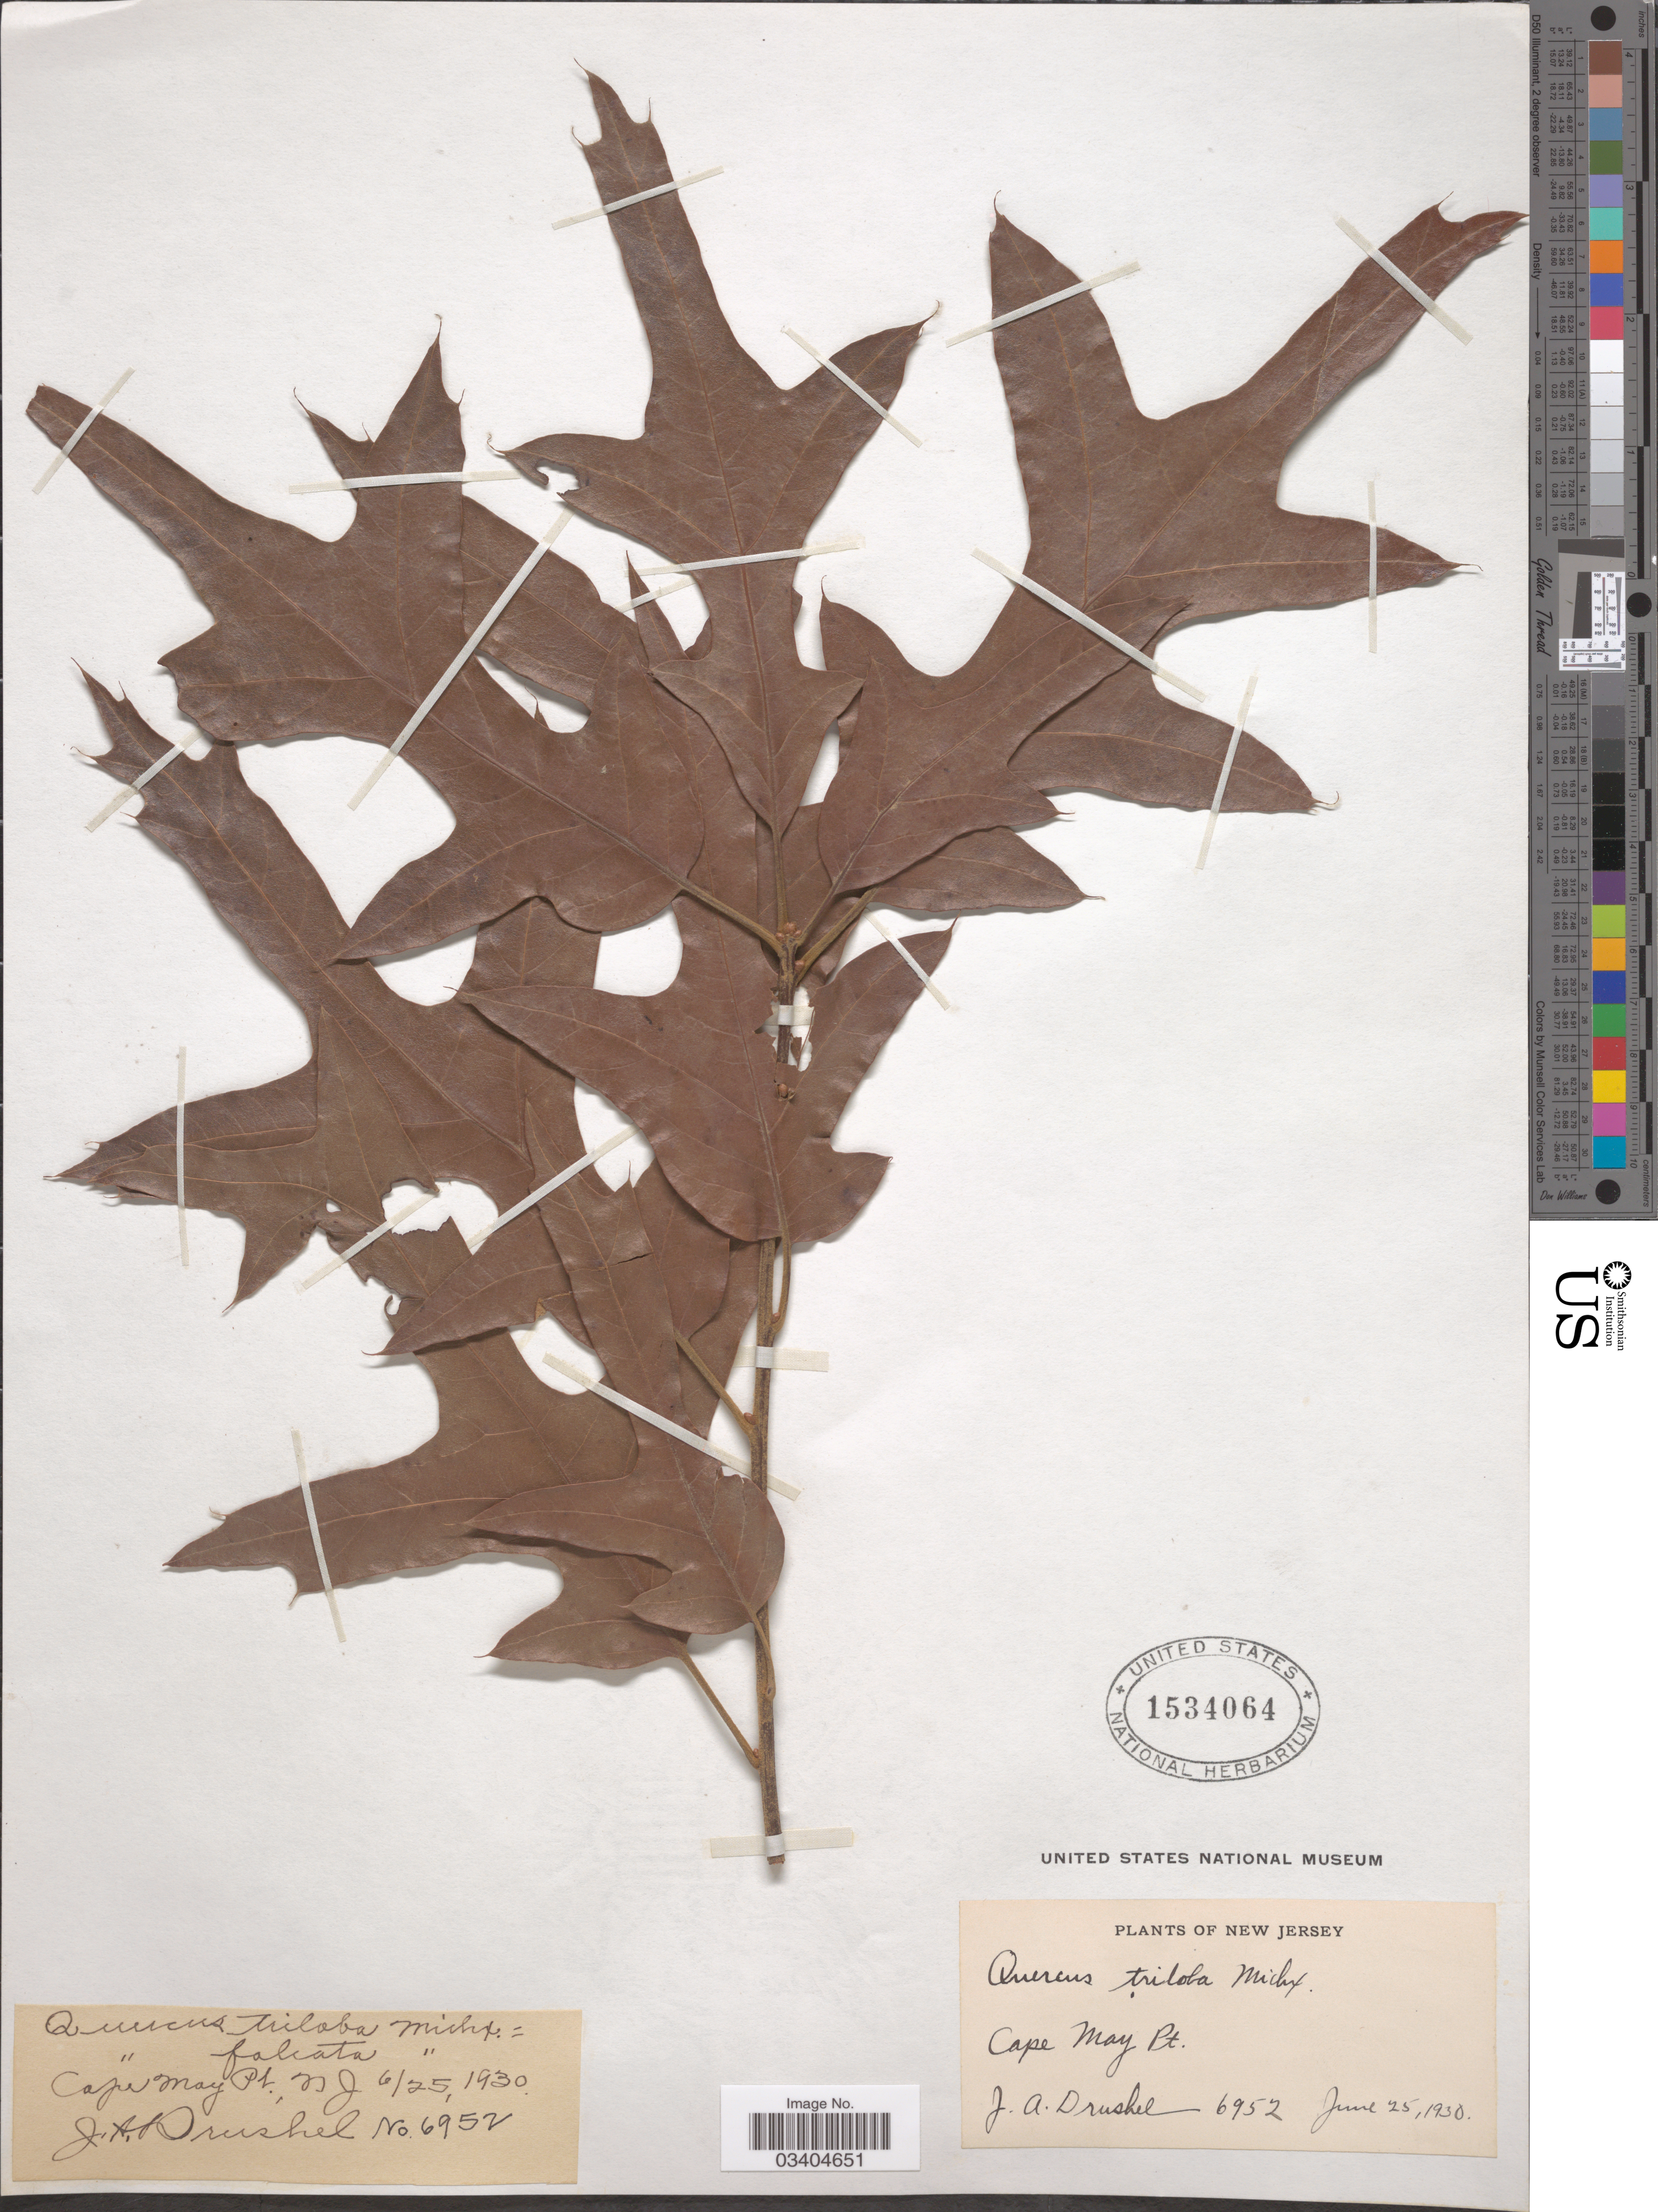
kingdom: Plantae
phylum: Tracheophyta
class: Magnoliopsida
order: Fagales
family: Fagaceae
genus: Quercus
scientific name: Quercus falcata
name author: Michx.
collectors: J. A. Drushel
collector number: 6952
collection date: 1930-06-25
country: United States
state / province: New Jersey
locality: Cape May Pt.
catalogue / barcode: US 1534064